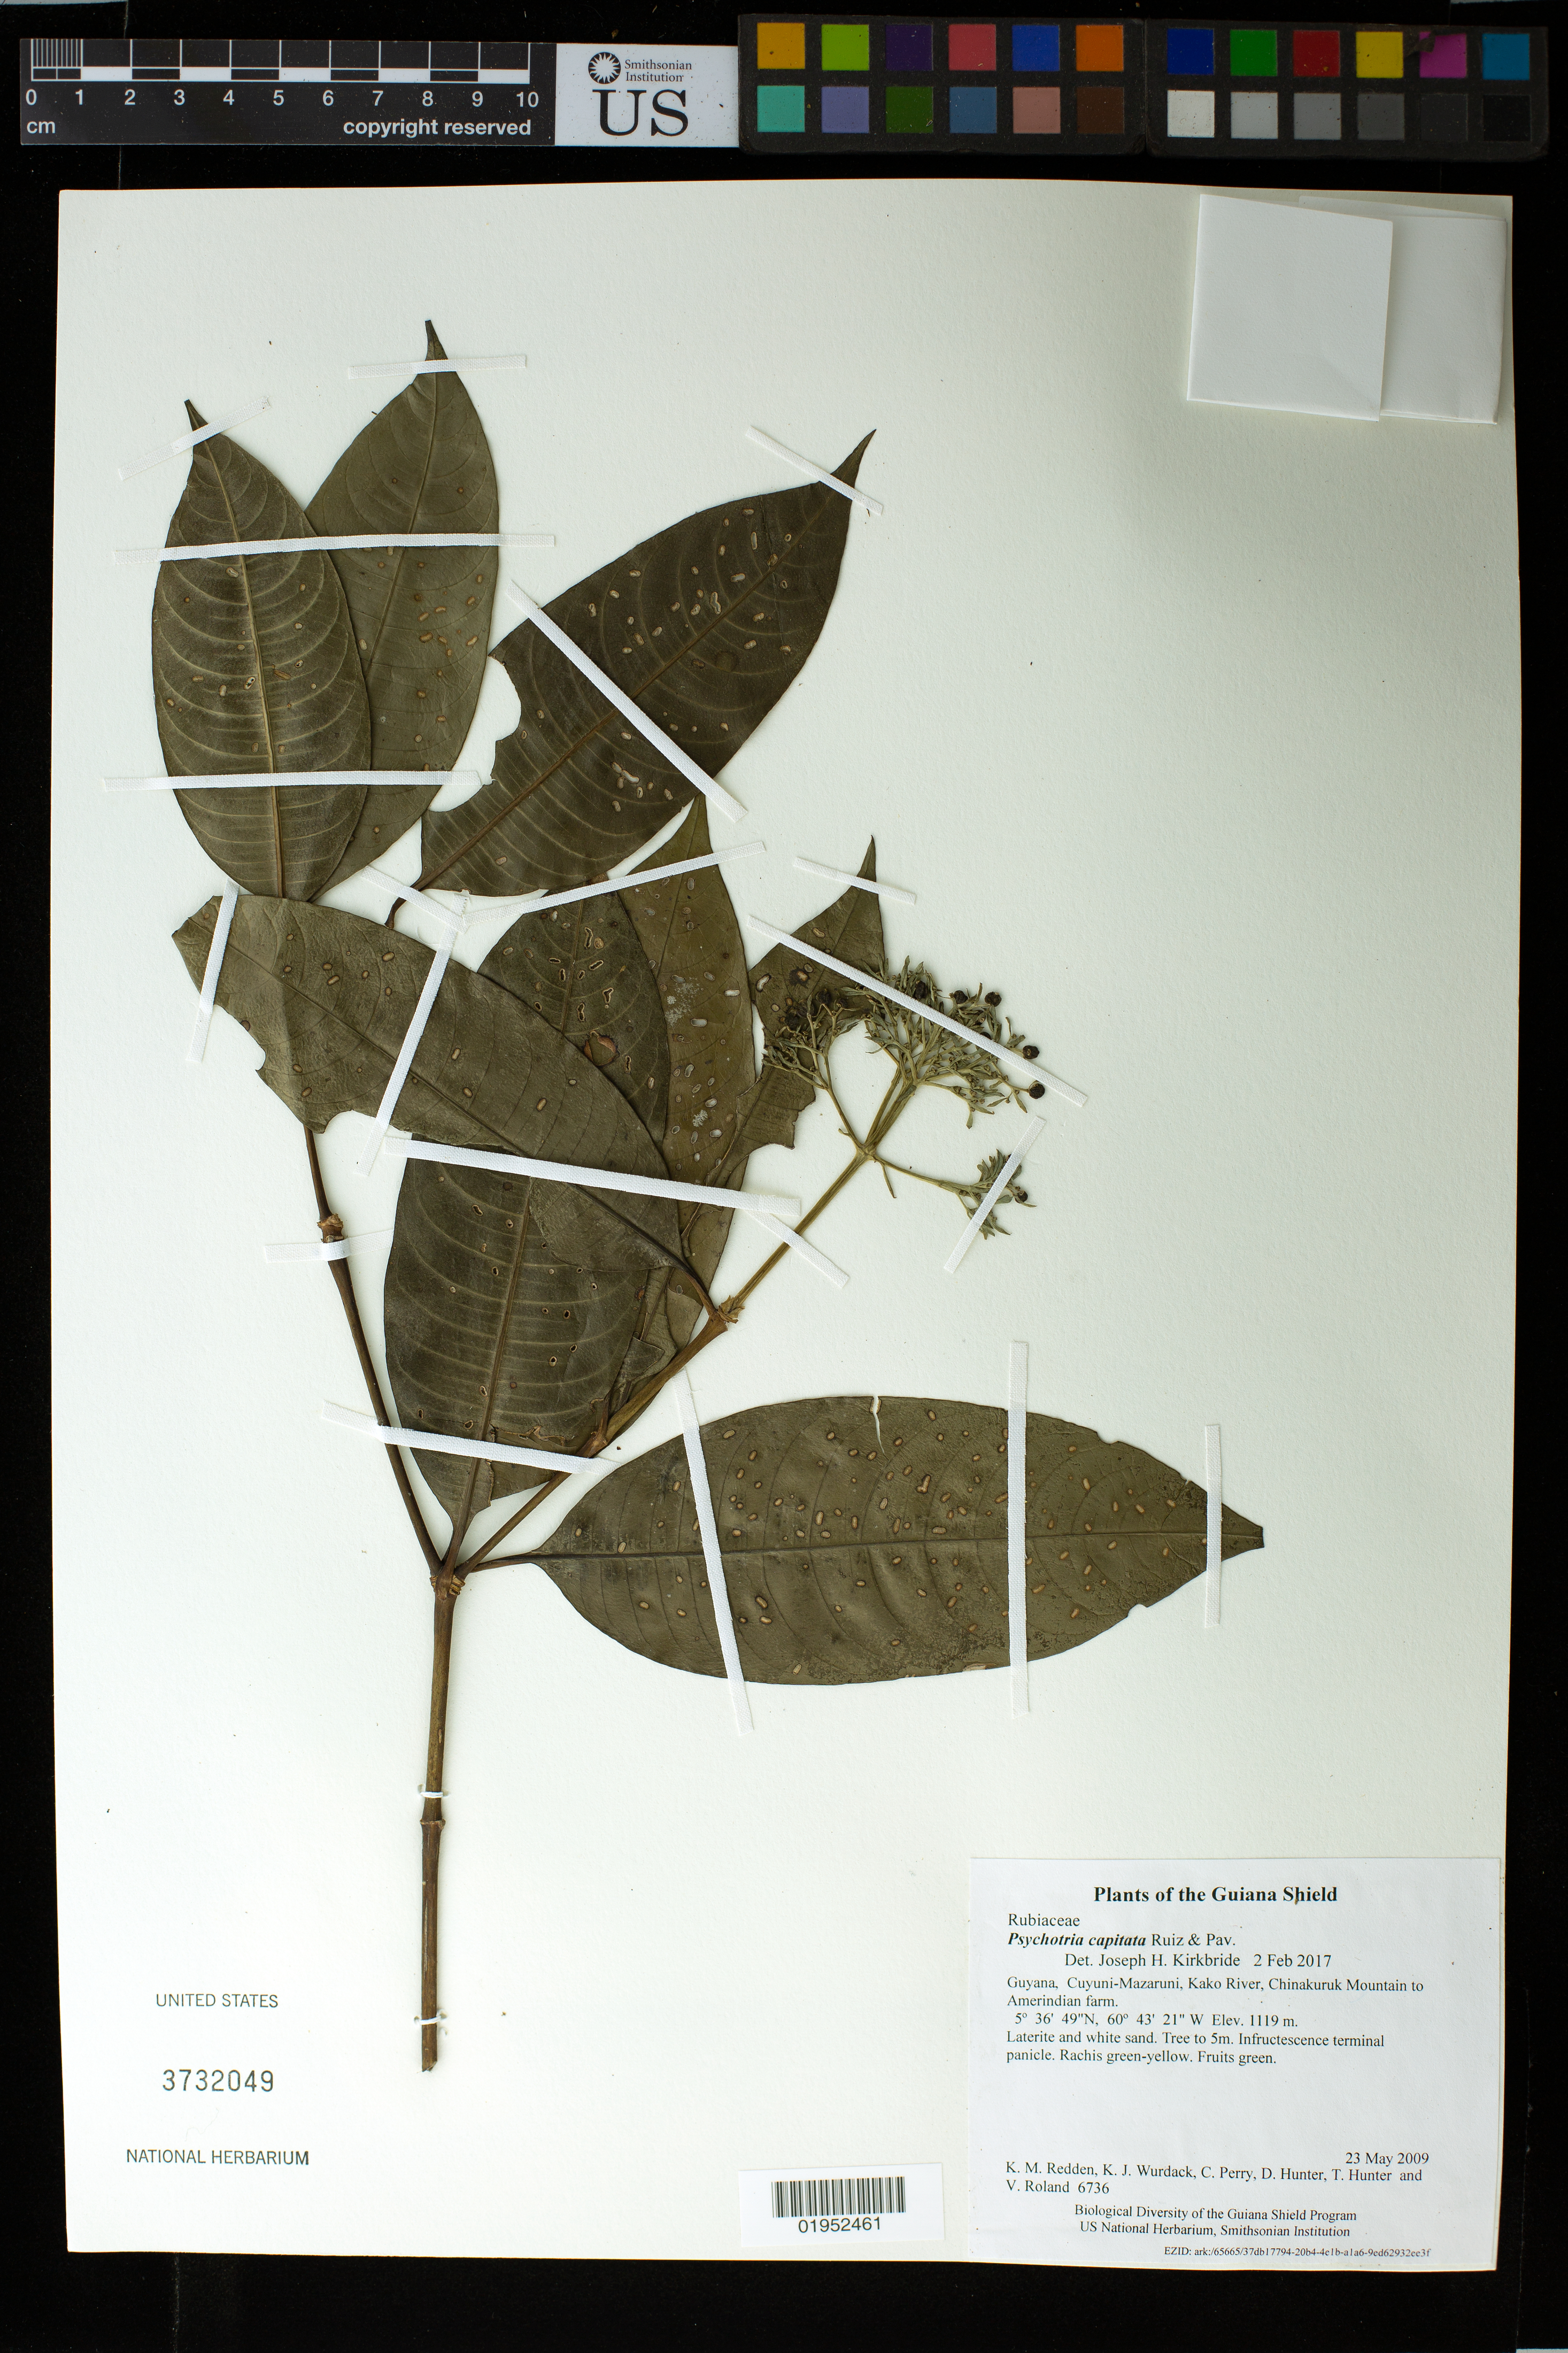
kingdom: Plantae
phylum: Tracheophyta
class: Magnoliopsida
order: Gentianales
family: Rubiaceae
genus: Palicourea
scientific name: Palicourea violacea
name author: (Aubl.) A. Rich.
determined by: Kirkbride, J. H., Jr.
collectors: K. M. Redden, K. Wurdack, C. Perry, D. Hunter, T. Hunter & V. Roland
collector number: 6736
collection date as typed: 23 May 2009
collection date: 2009-05-23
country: Guyana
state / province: Cuyuni-Mazaruni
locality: Kako River, Chinakuruk Mountain to Amerindian farm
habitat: Laterite and white sand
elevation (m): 1119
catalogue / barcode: US 3732049